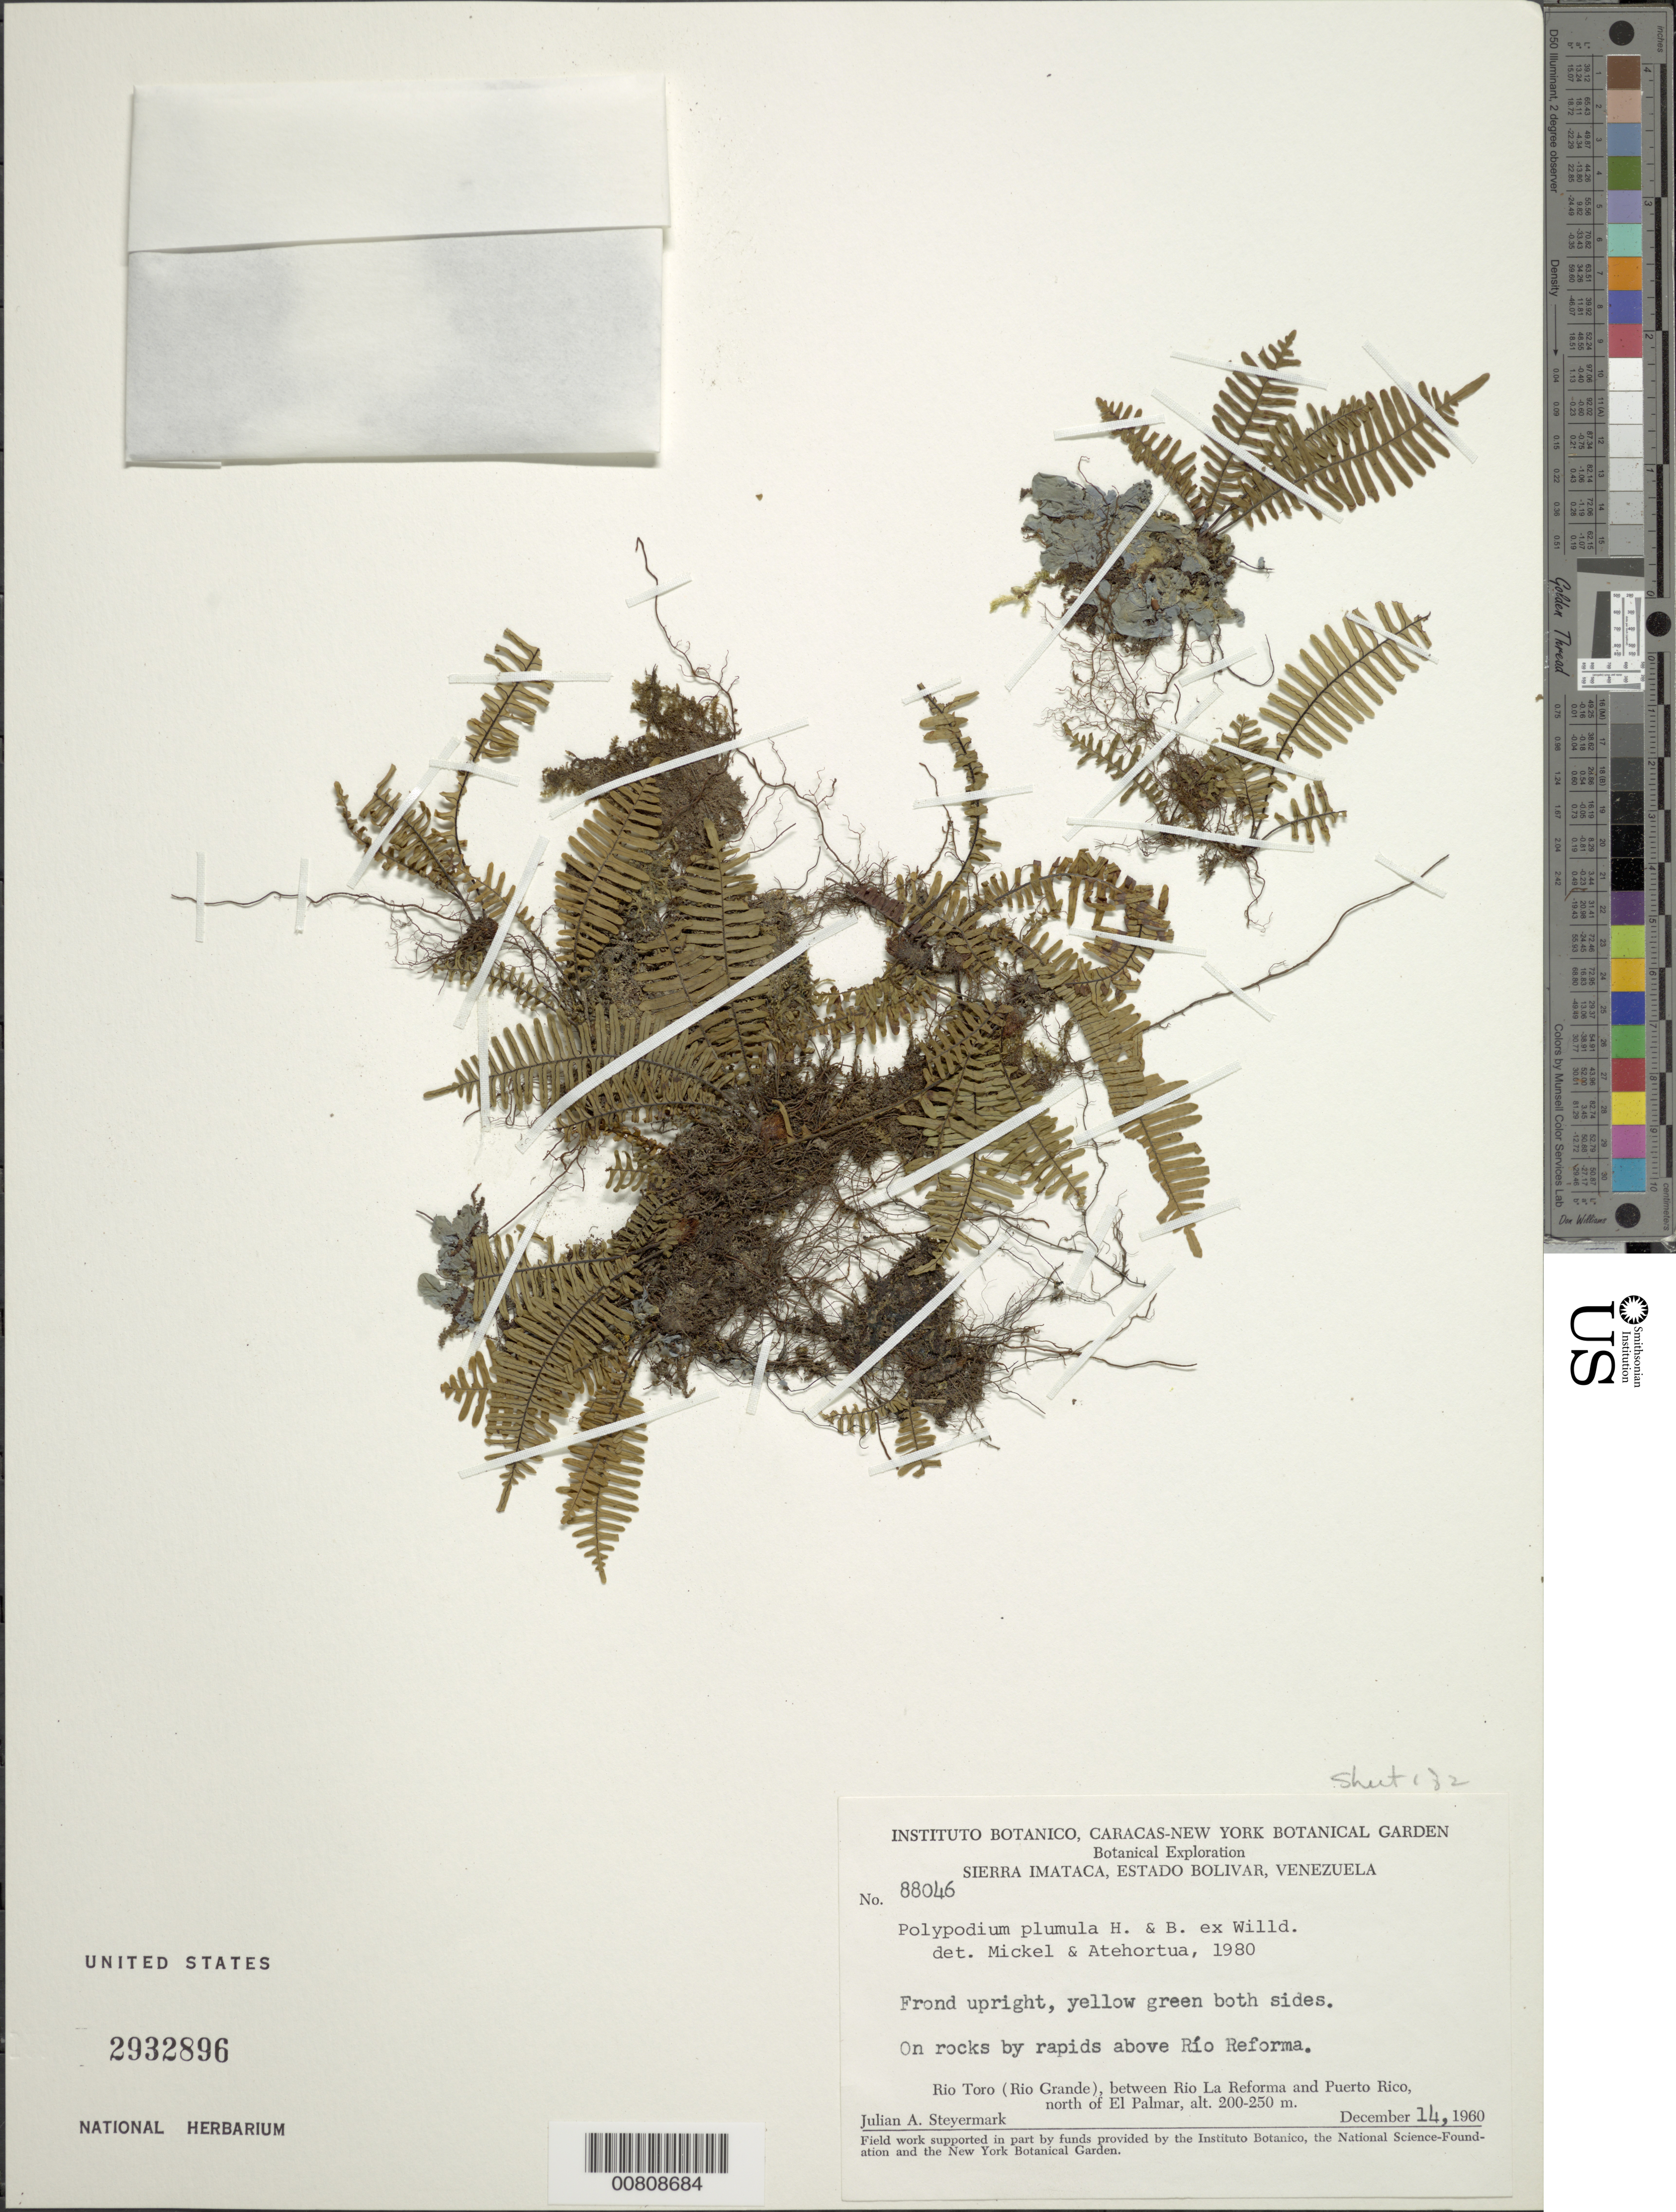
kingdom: Plantae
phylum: Tracheophyta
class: Polypodiopsida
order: Polypodiales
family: Polypodiaceae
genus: Pecluma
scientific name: Pecluma plumula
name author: (Humb. & Bonpl. ex Willd.) M.G. Price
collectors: J. Steyermark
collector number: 88046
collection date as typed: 14-Dec-60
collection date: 1960-12-14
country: Venezuela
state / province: Bolívar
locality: Sierra Imataca; Cerro La Reforma, above junction with Río Reforma with Río Toro (Río Grande), between Río La Reforma and Puerto Rico, N of El Palmar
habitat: Rocks by rapids above river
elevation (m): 200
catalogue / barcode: US 2932896